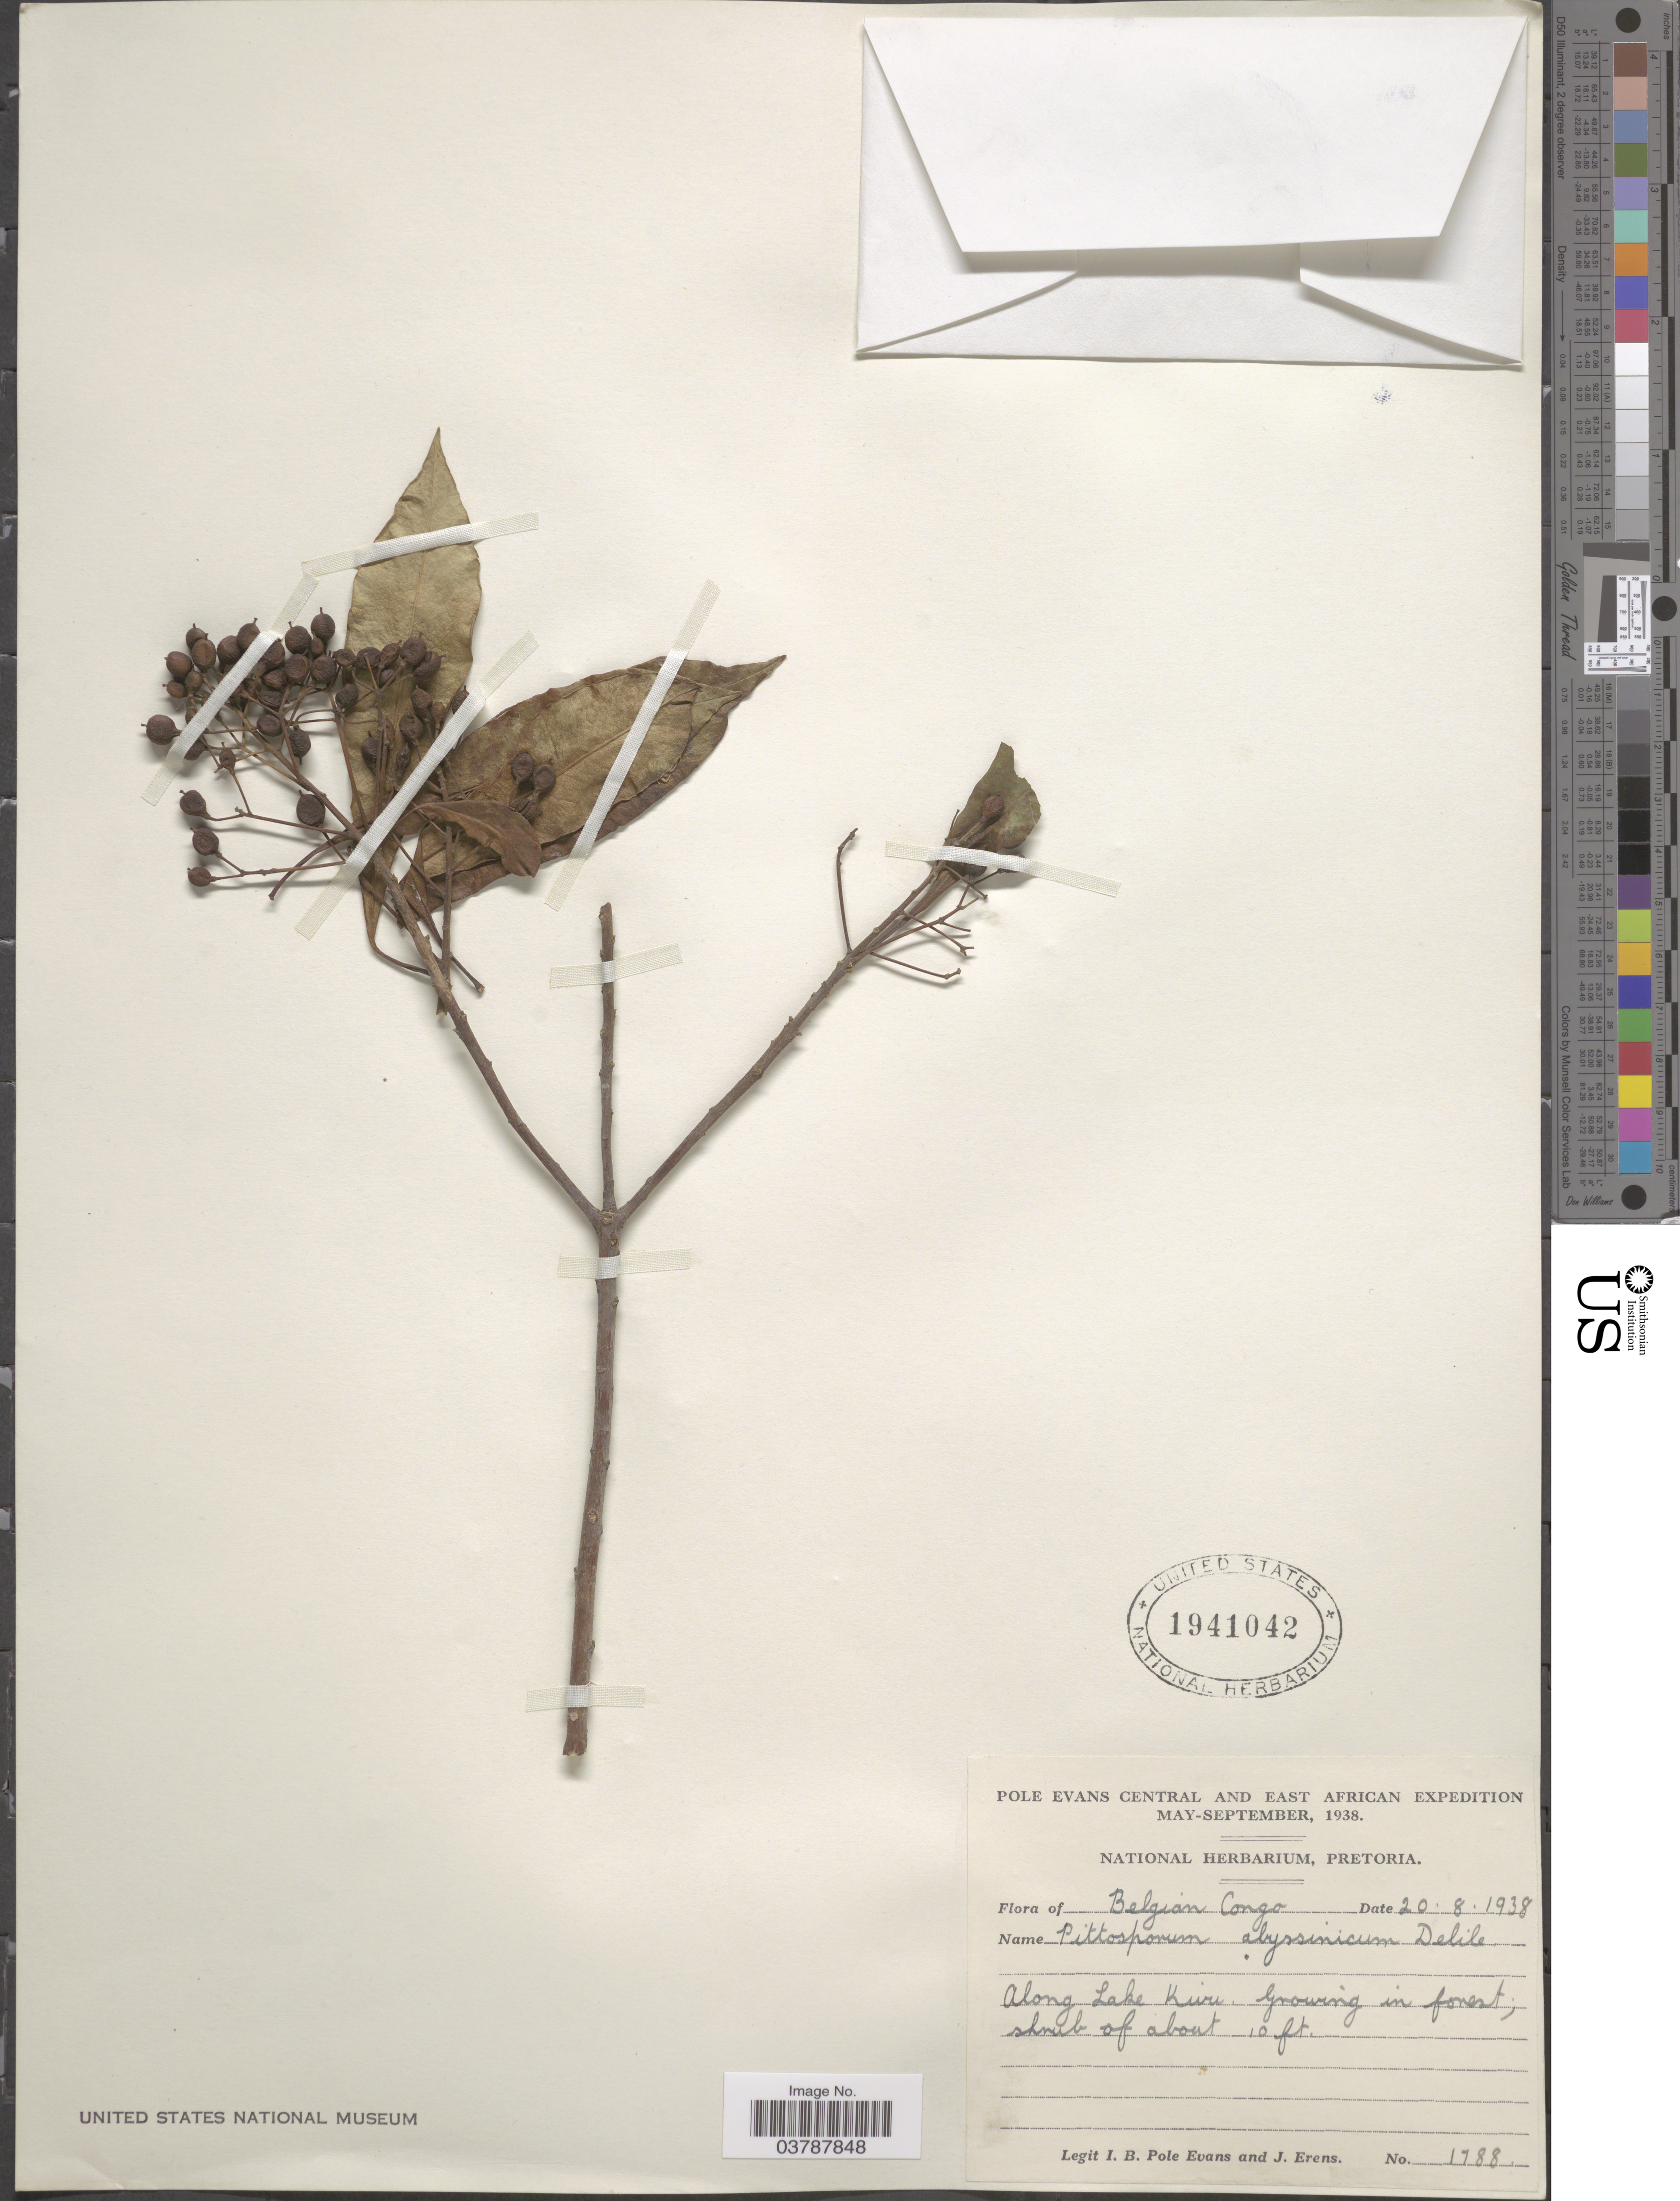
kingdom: Plantae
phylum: Tracheophyta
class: Magnoliopsida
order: Apiales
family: Pittosporaceae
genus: Pittosporum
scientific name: Pittosporum abyssinicum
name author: Delile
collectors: I. B. Pole-Evans & J. Erens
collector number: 1788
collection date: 1938-08-20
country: Congo, Democratic Republic of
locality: Central and East African. Along Lake Kivu.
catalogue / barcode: US 1941042